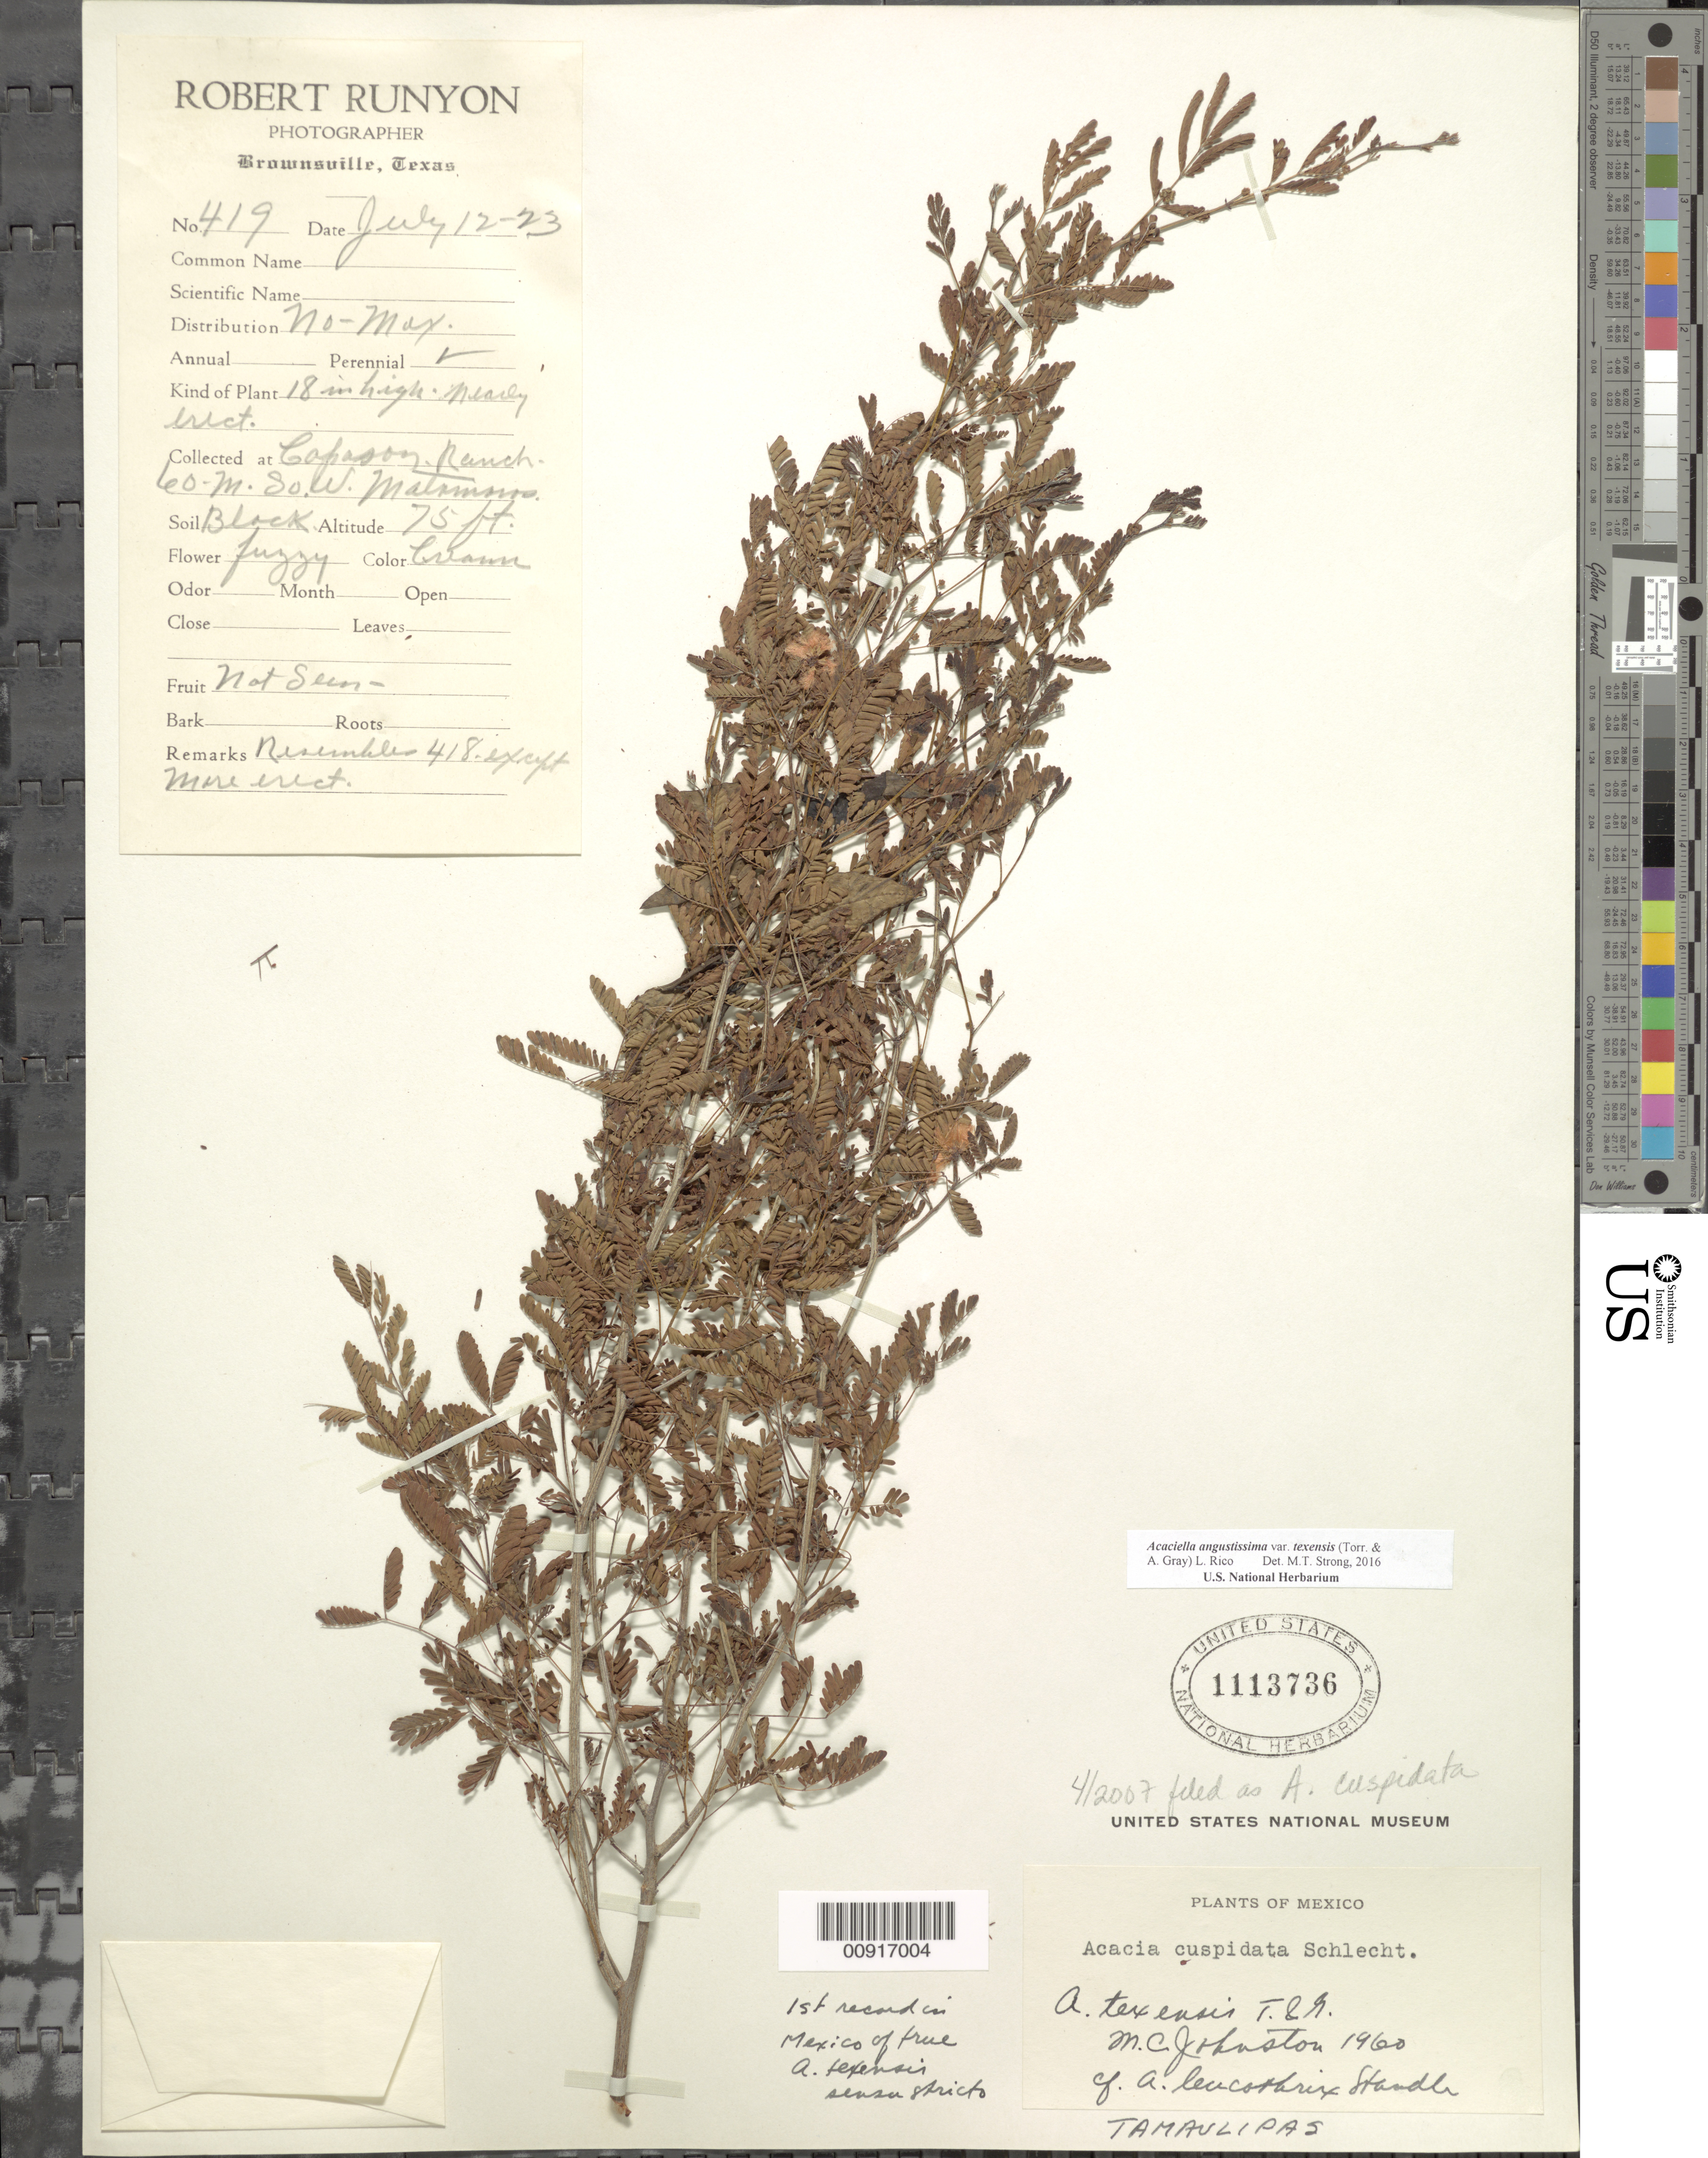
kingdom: Plantae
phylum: Tracheophyta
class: Magnoliopsida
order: Fabales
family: Fabaceae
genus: Acaciella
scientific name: Acaciella angustissima var. texensis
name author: (Nutt. ex Torr. & A. Gray) L. Rico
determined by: Strong, M. T., (US), Smithsonian Institution - National Museum of Natural History (UNITED STATES)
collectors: R. Runyon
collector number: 419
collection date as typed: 12 Jul 1923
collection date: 1923-07-12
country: Mexico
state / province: Tamaulipas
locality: Capason Ranch, 60 mi. So. W. Matamoros.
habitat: Soil black.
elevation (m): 23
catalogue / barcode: US 1113736